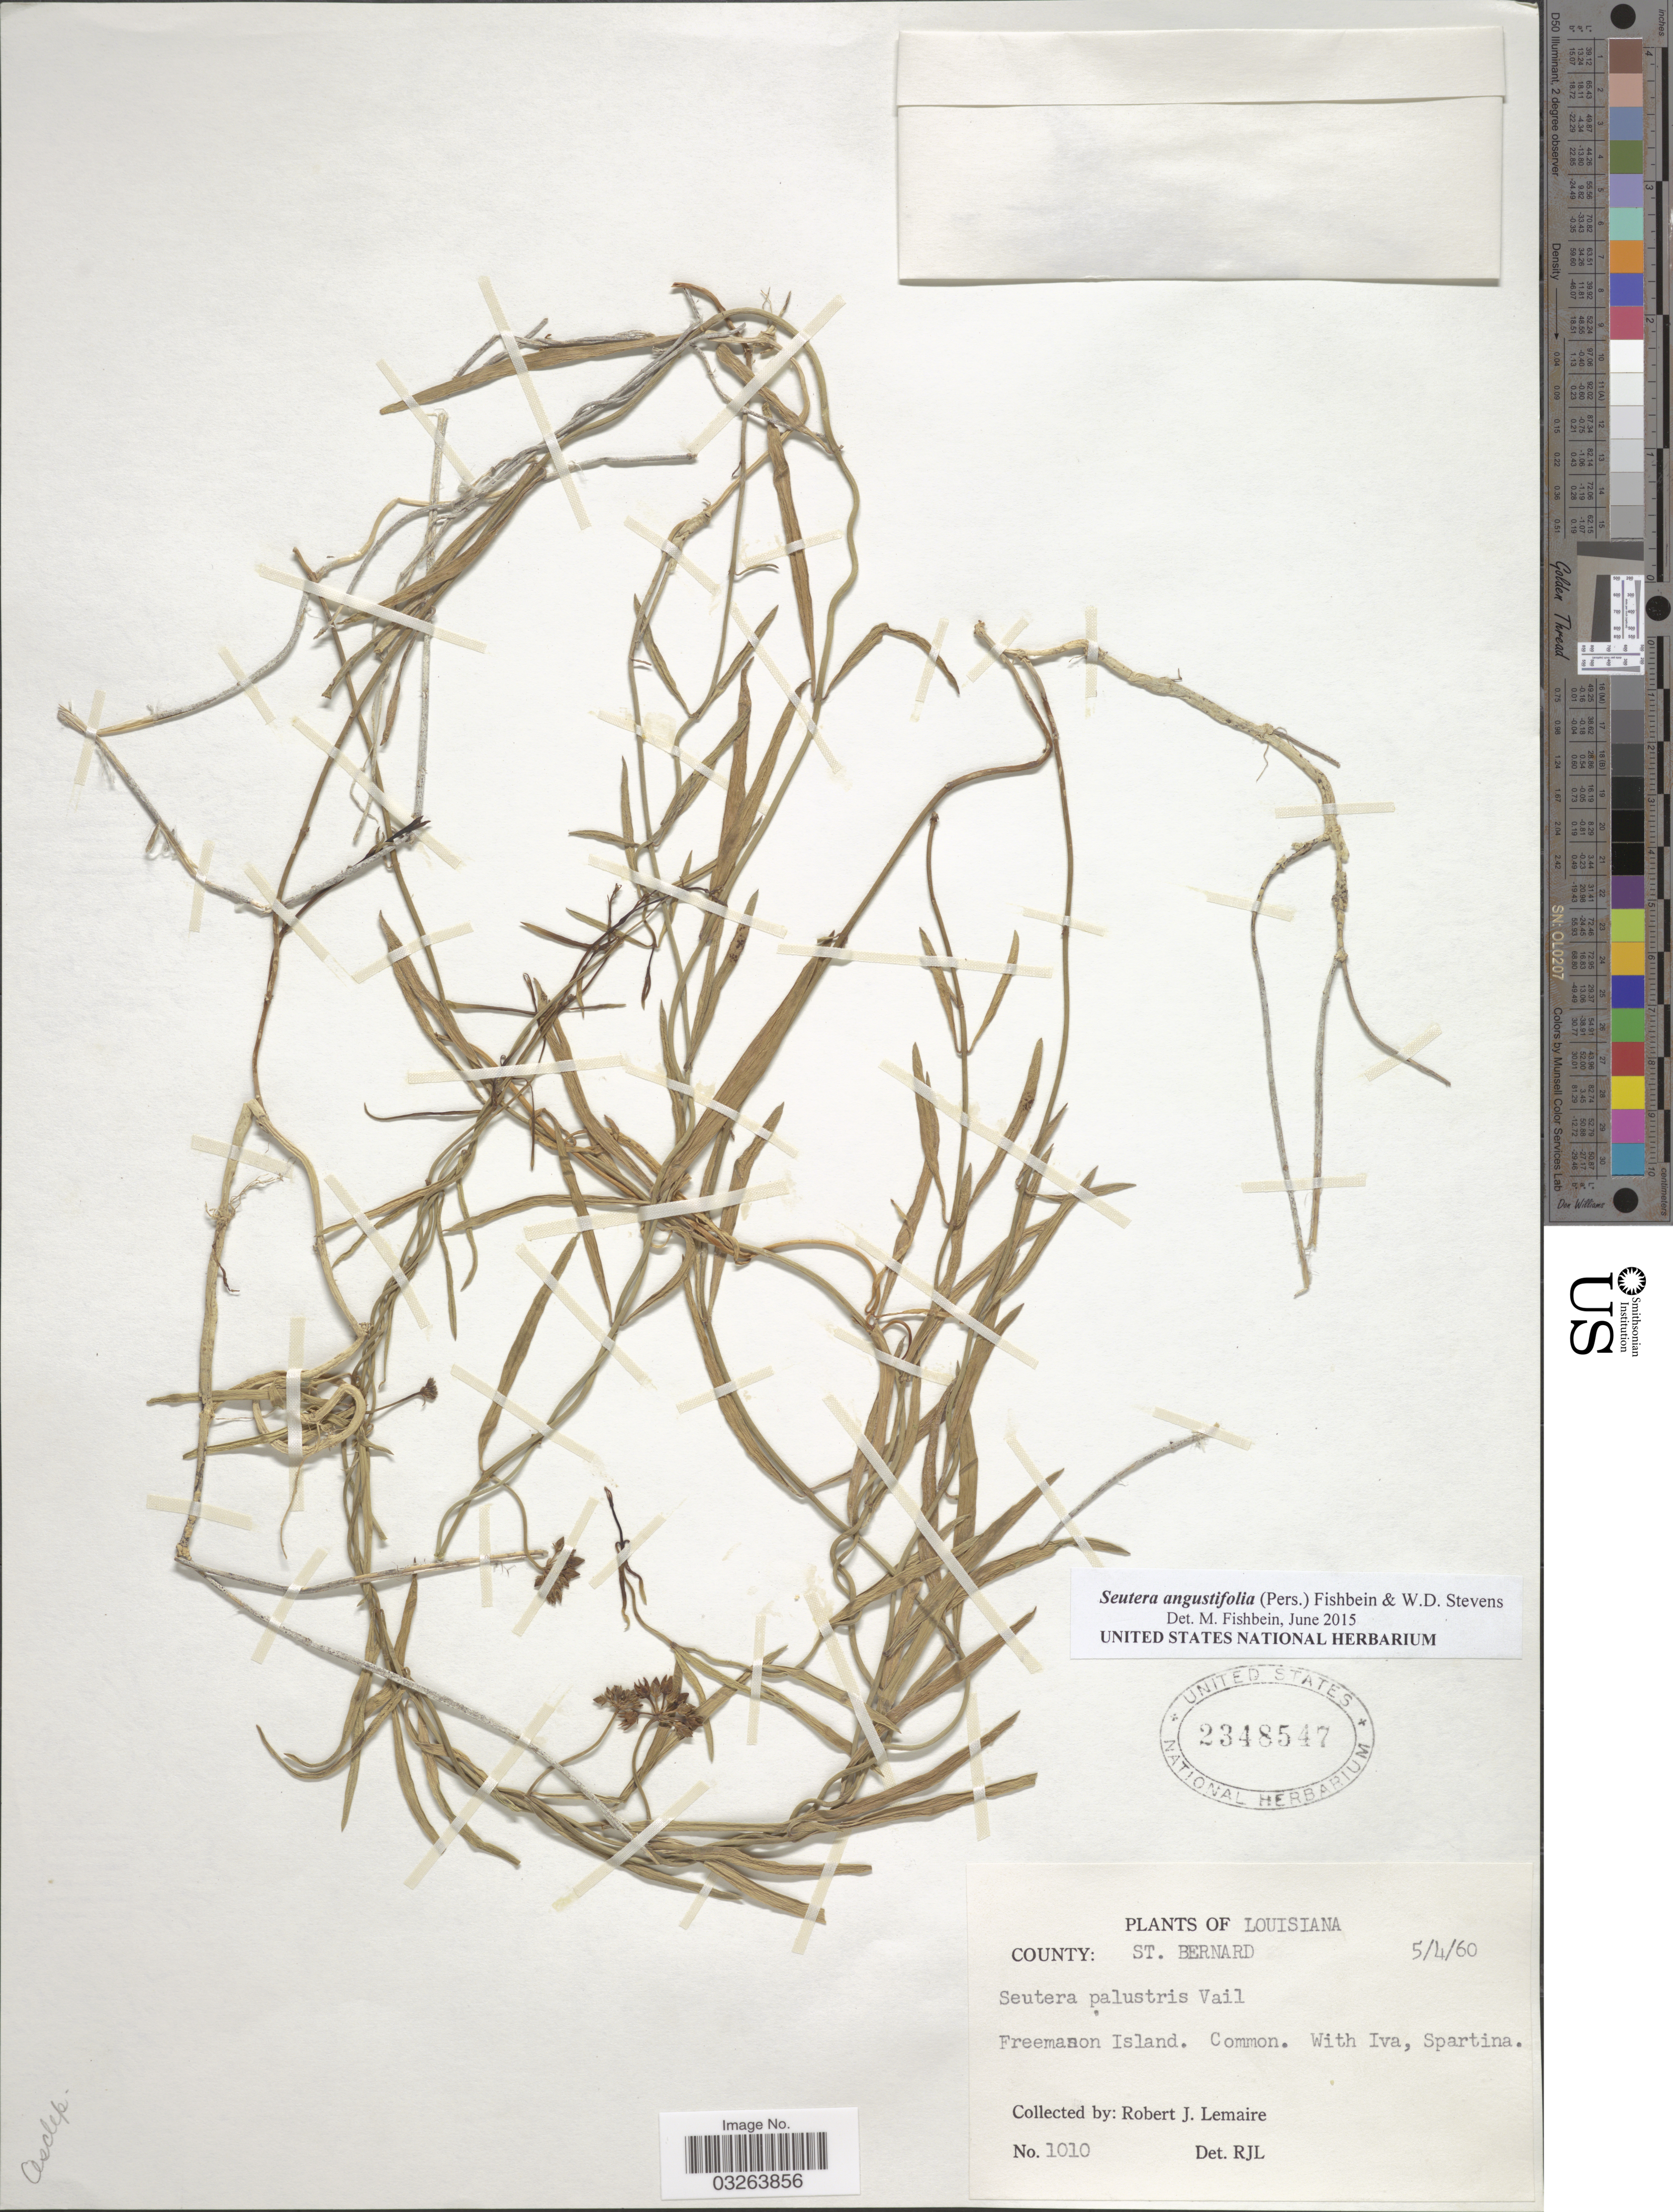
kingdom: Plantae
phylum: Tracheophyta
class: Magnoliopsida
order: Gentianales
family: Apocynaceae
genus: Seutera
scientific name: Seutera angustifolia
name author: Fishbein & W.D. Stevens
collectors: R. J. Lemaire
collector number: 1010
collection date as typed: Transcribed d/m/y: 4/5/60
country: United States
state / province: Louisiana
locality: County: St. Bernard. Freemason Island.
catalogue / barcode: US 2348547